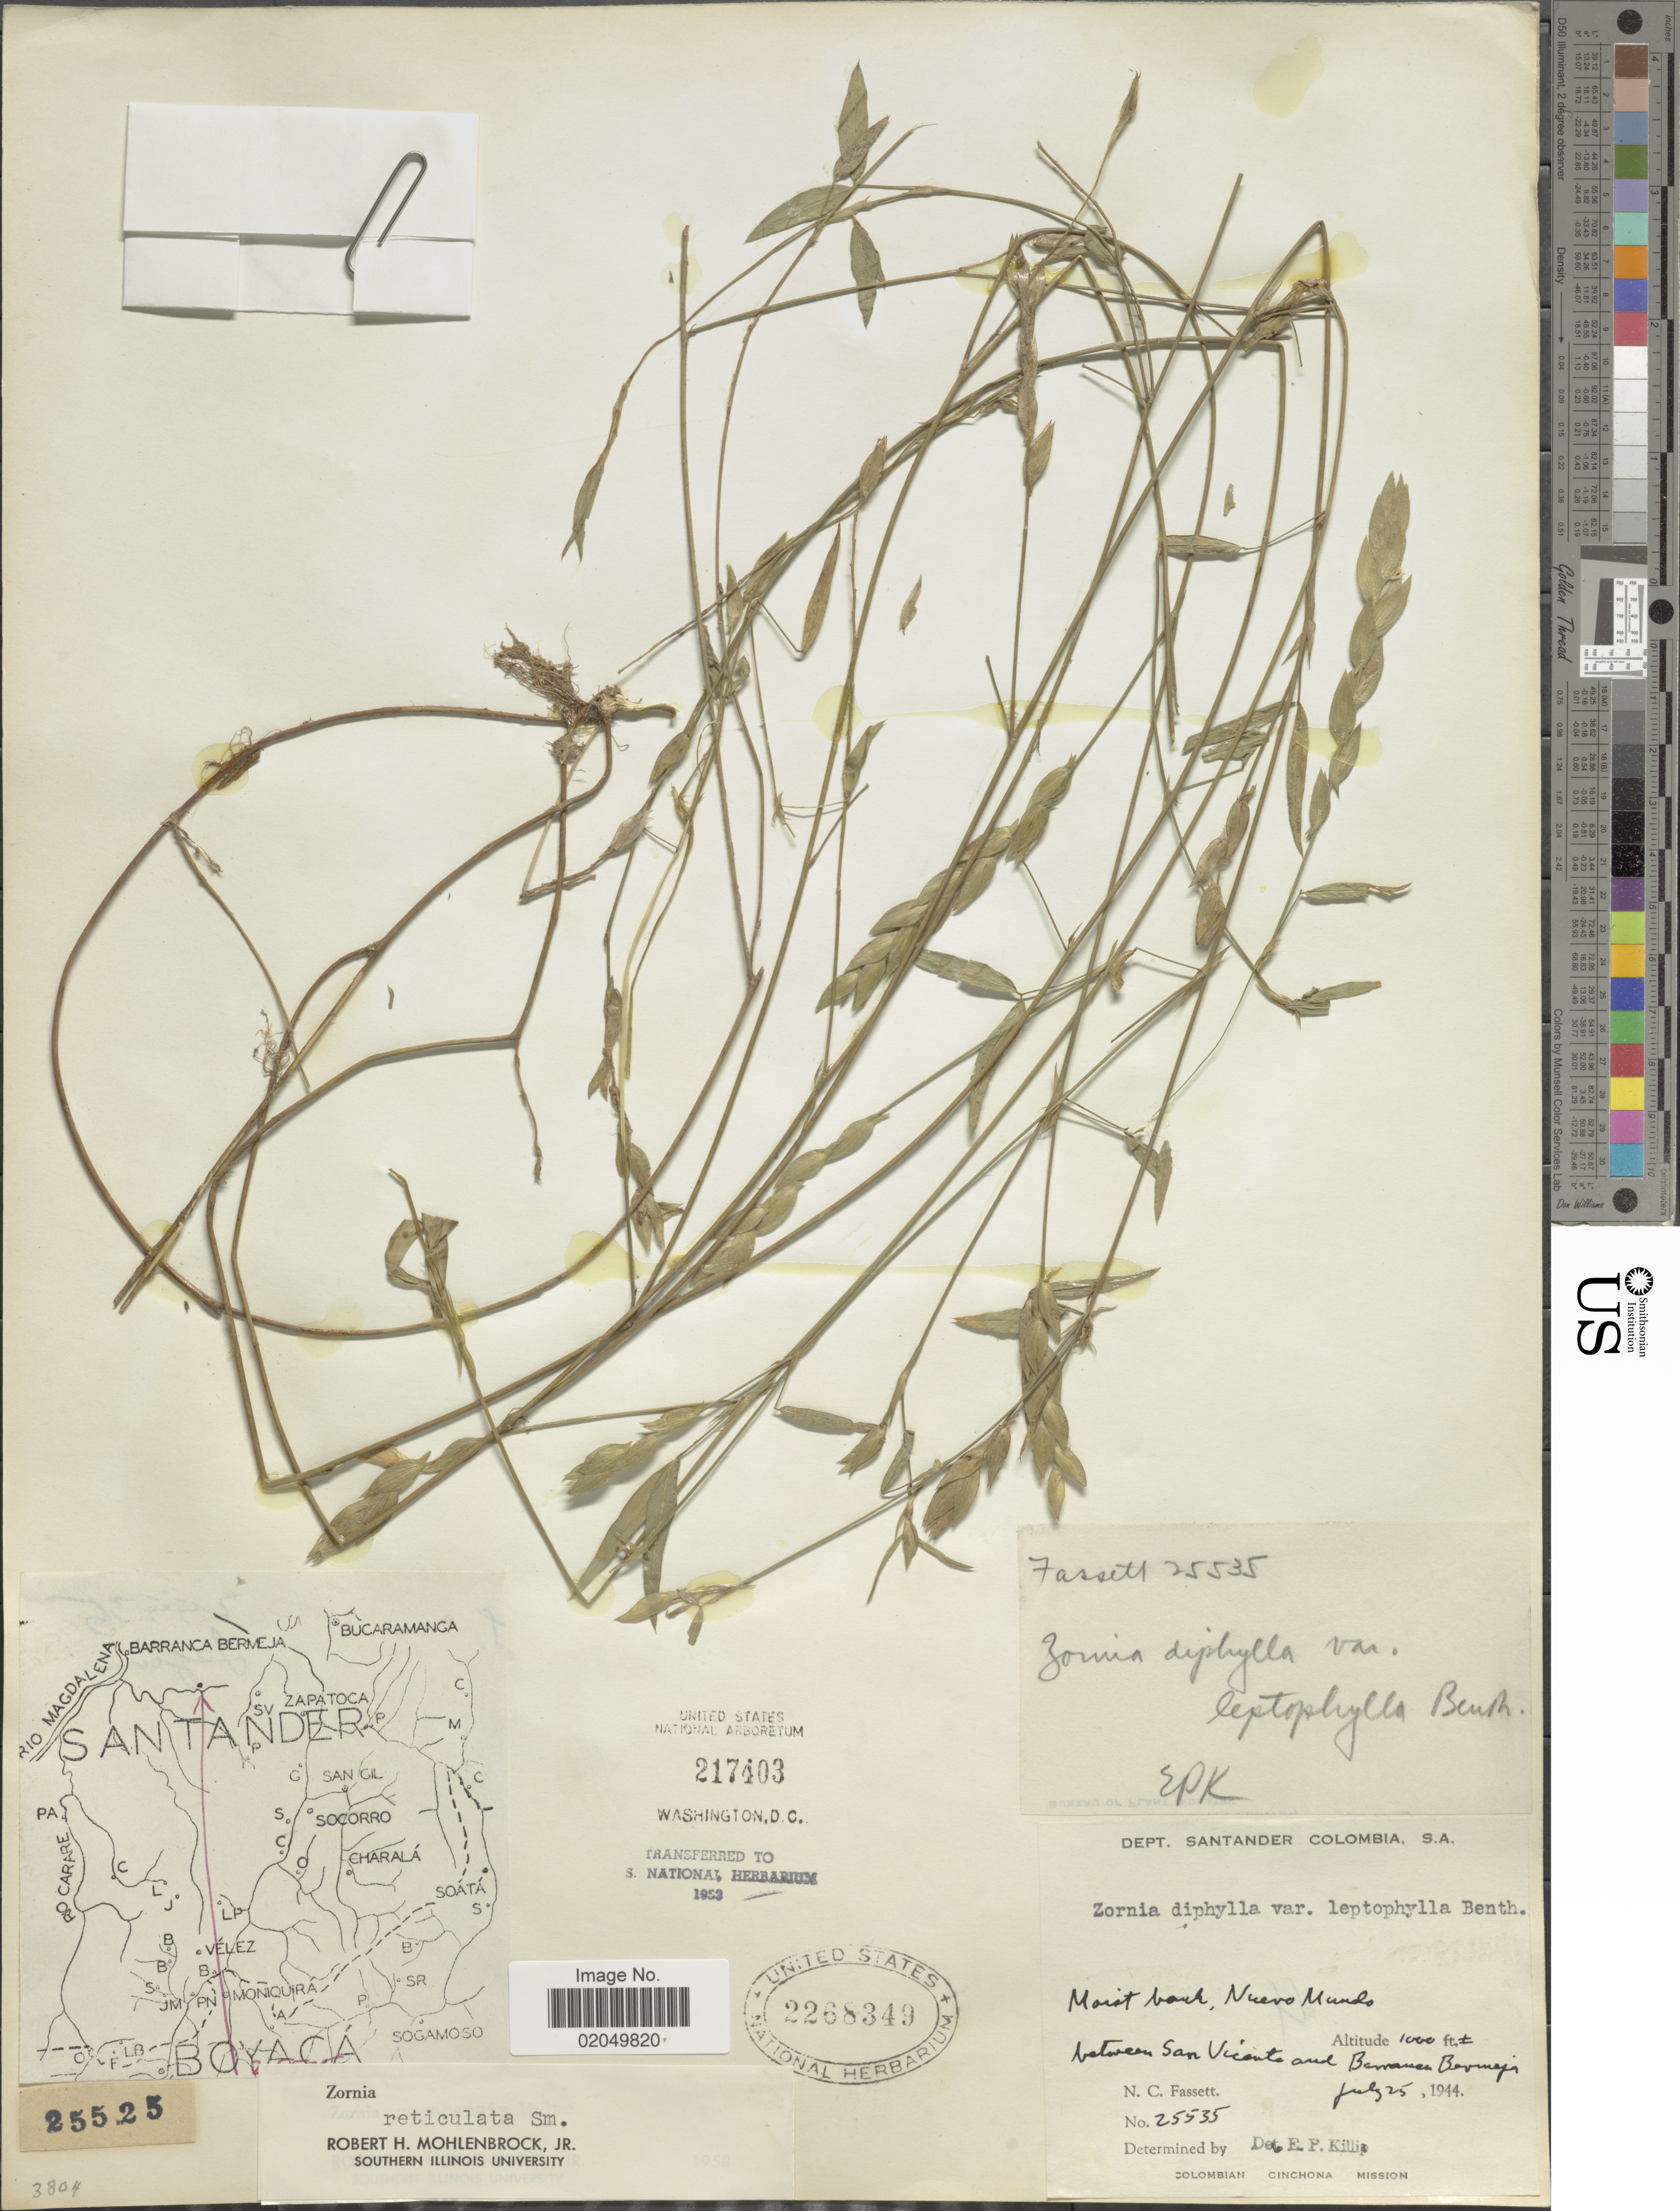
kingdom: Plantae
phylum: Tracheophyta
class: Magnoliopsida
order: Fabales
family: Fabaceae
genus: Zornia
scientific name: Zornia reticulata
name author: Sm.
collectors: N. C. Fassett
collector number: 25535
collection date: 1944-07-25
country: Colombia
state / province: Santander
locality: Nuevo Mundo, between San Vicente and Barranca Bermeja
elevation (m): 305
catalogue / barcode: US 2268349